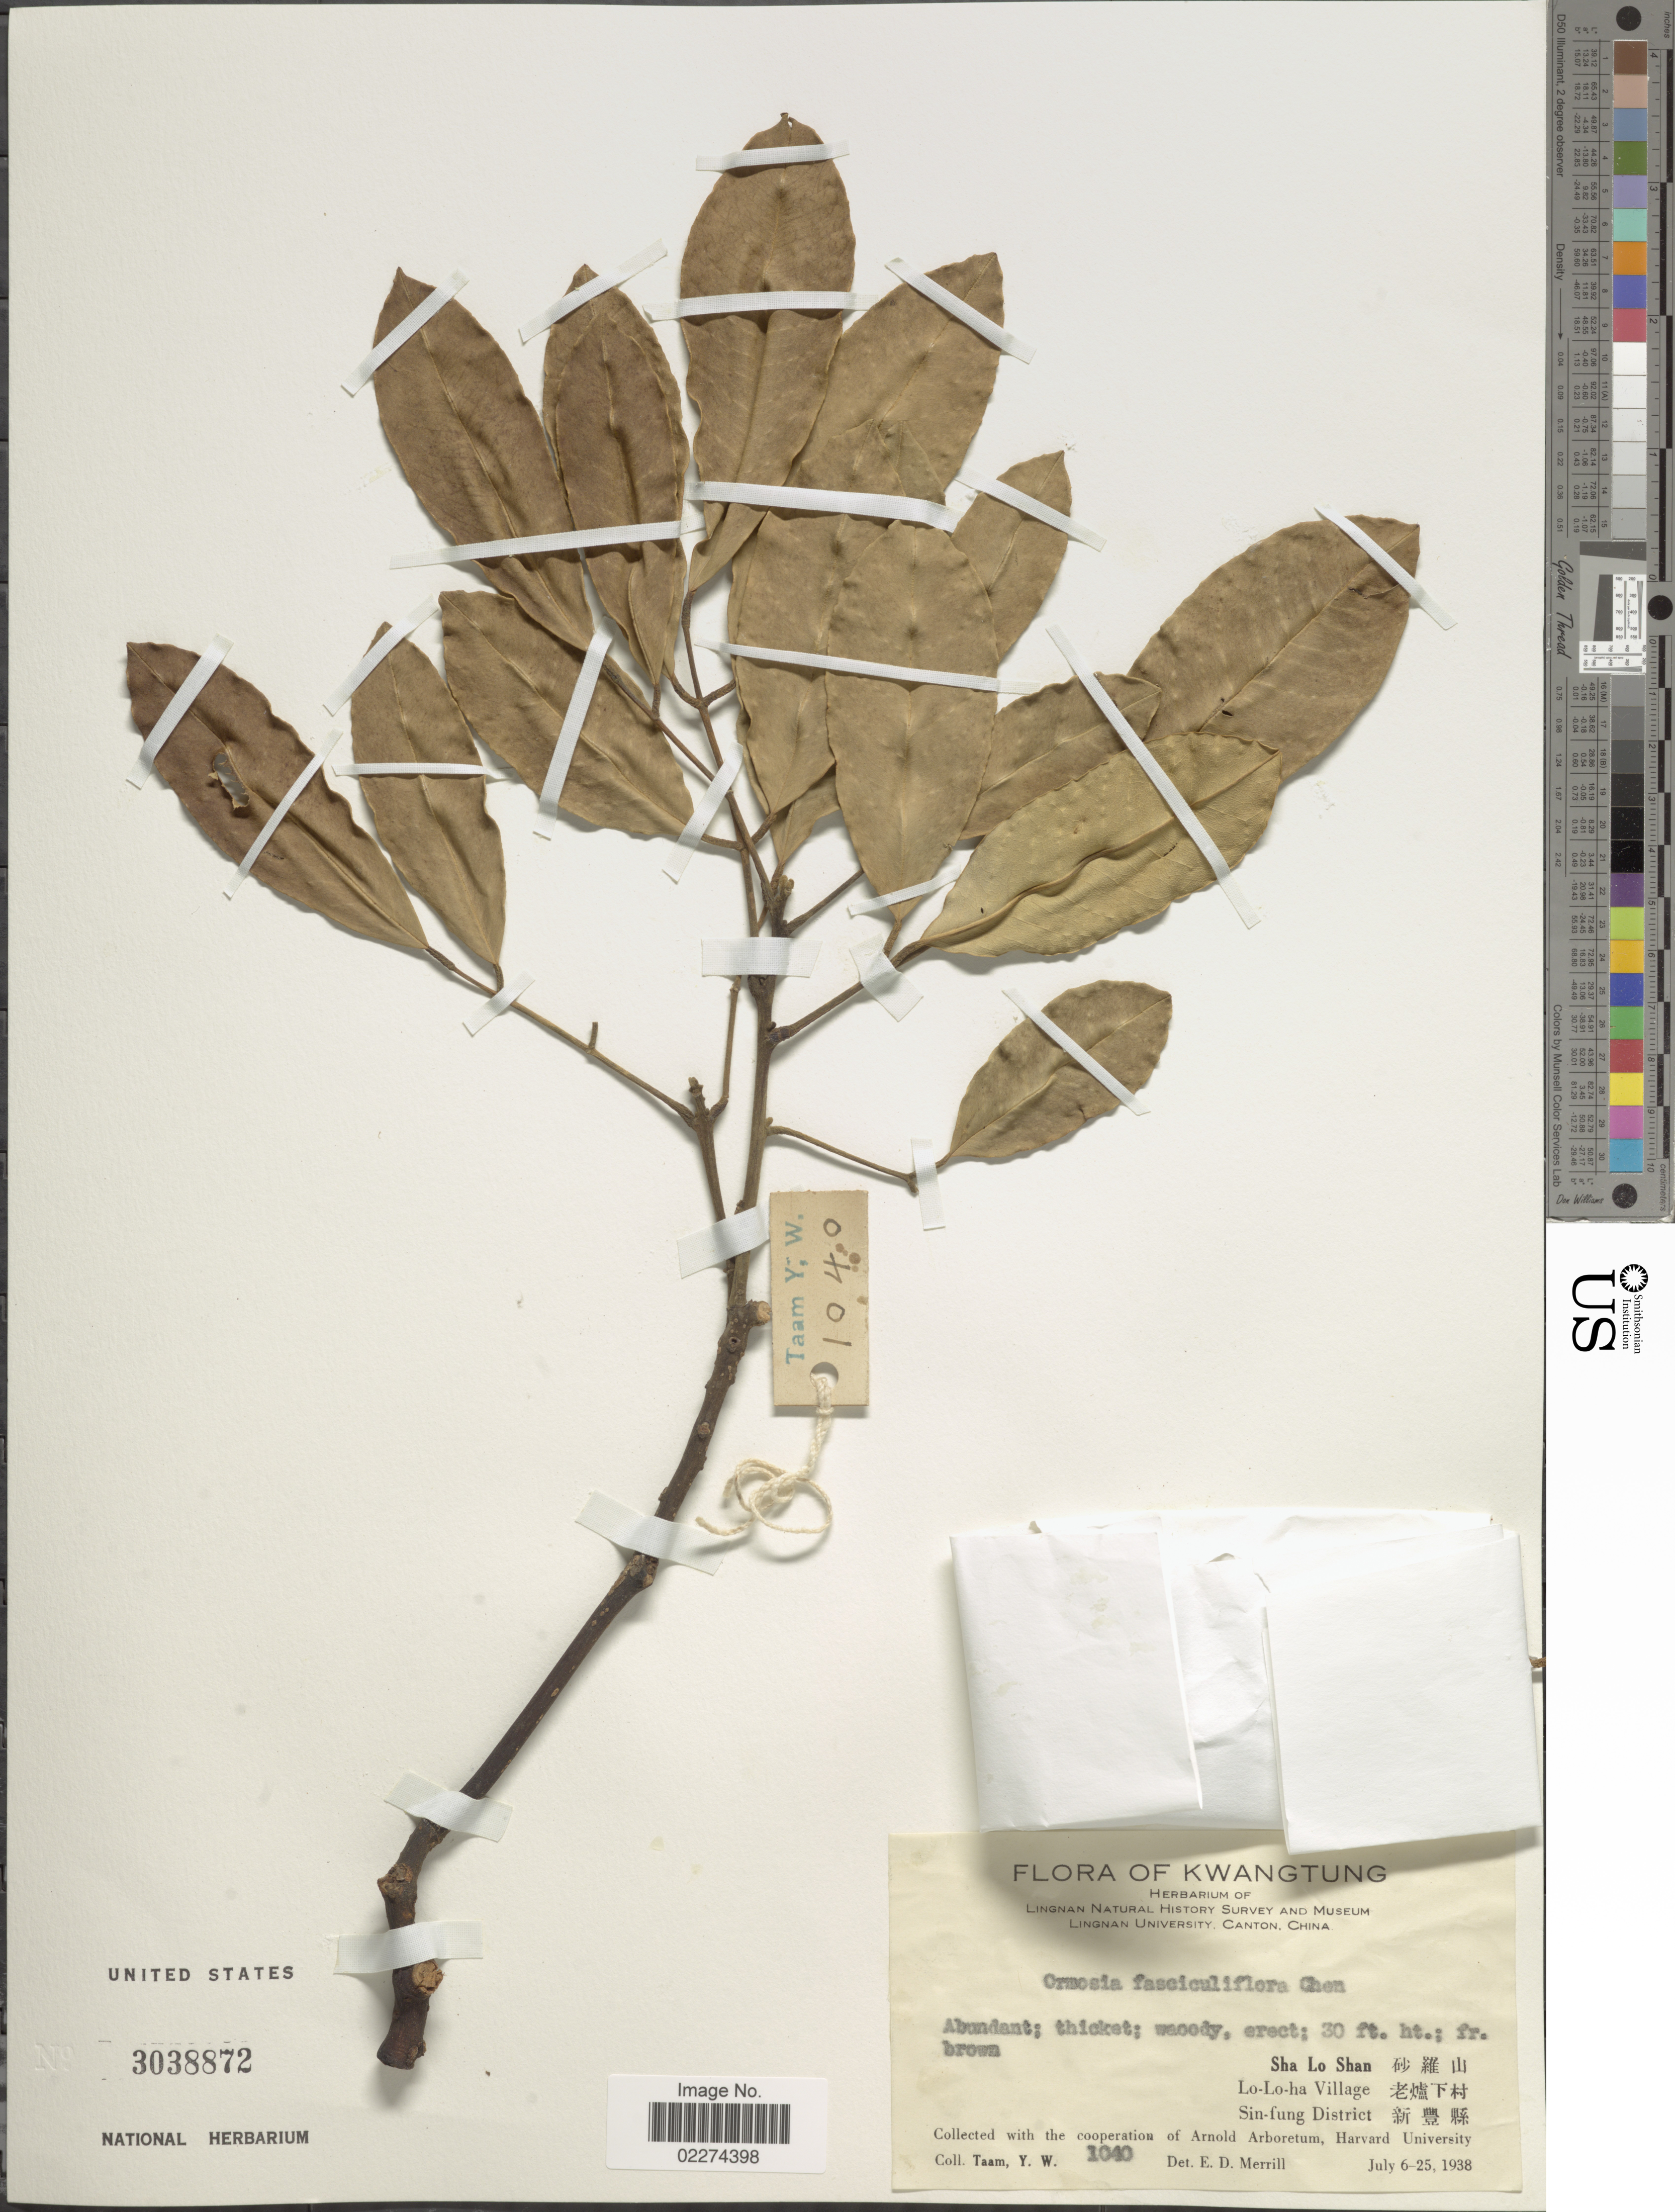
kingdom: Plantae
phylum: Tracheophyta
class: Magnoliopsida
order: Fabales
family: Fabaceae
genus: Ormosia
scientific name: Ormosia xylocarpa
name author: Merr. & L. Chen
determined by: Torke, Benjamin M.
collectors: Y. W. Taam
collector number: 1040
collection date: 1938-07-06/1938-07-25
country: China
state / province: Guangdong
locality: Kwangtung, Sha Lo Shan, Lo-Lo-ha Village, Sing-fung District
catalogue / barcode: US 3038872